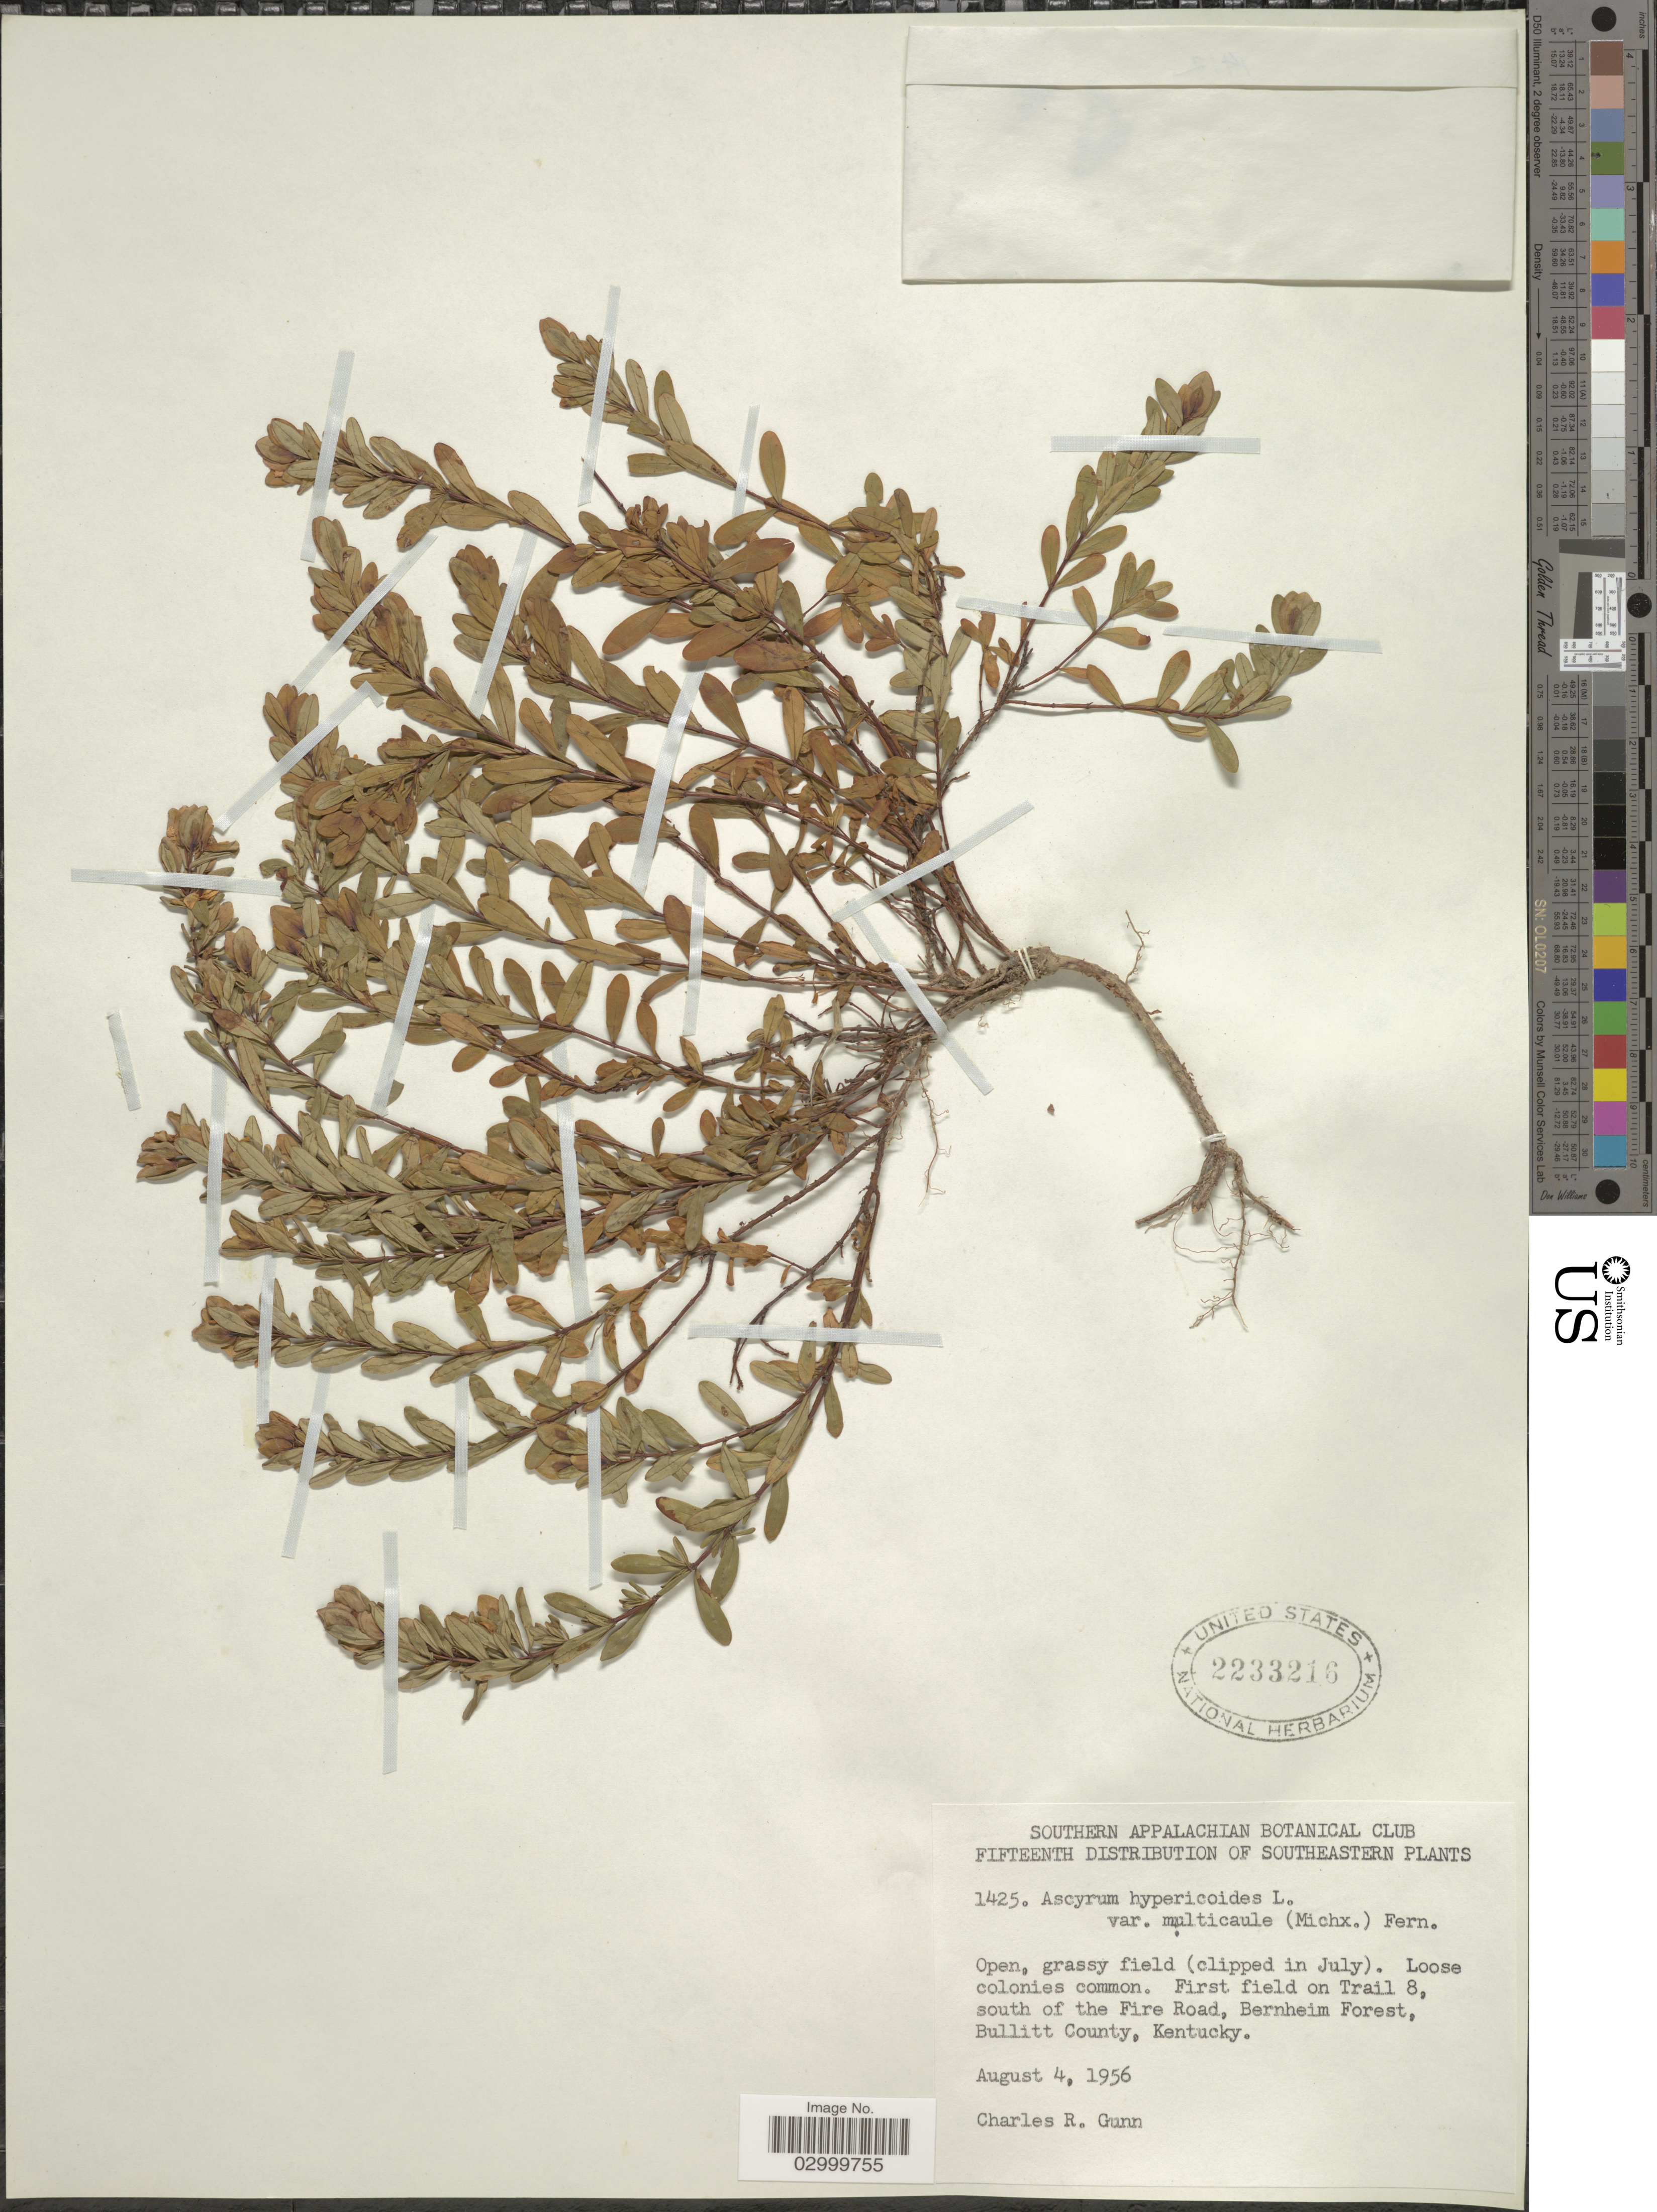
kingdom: Plantae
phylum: Tracheophyta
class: Magnoliopsida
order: Malpighiales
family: Hypericaceae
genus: Hypericum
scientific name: Hypericum stragulum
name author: W.P. Adams & N. Robson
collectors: C. R. Gunn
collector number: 1425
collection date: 1956-08-04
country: United States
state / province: Kentucky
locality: Southeastern, First field on Trail 8, south of the Fire Road, Bernheim Forest, Bullitt County.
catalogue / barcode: US 2233216